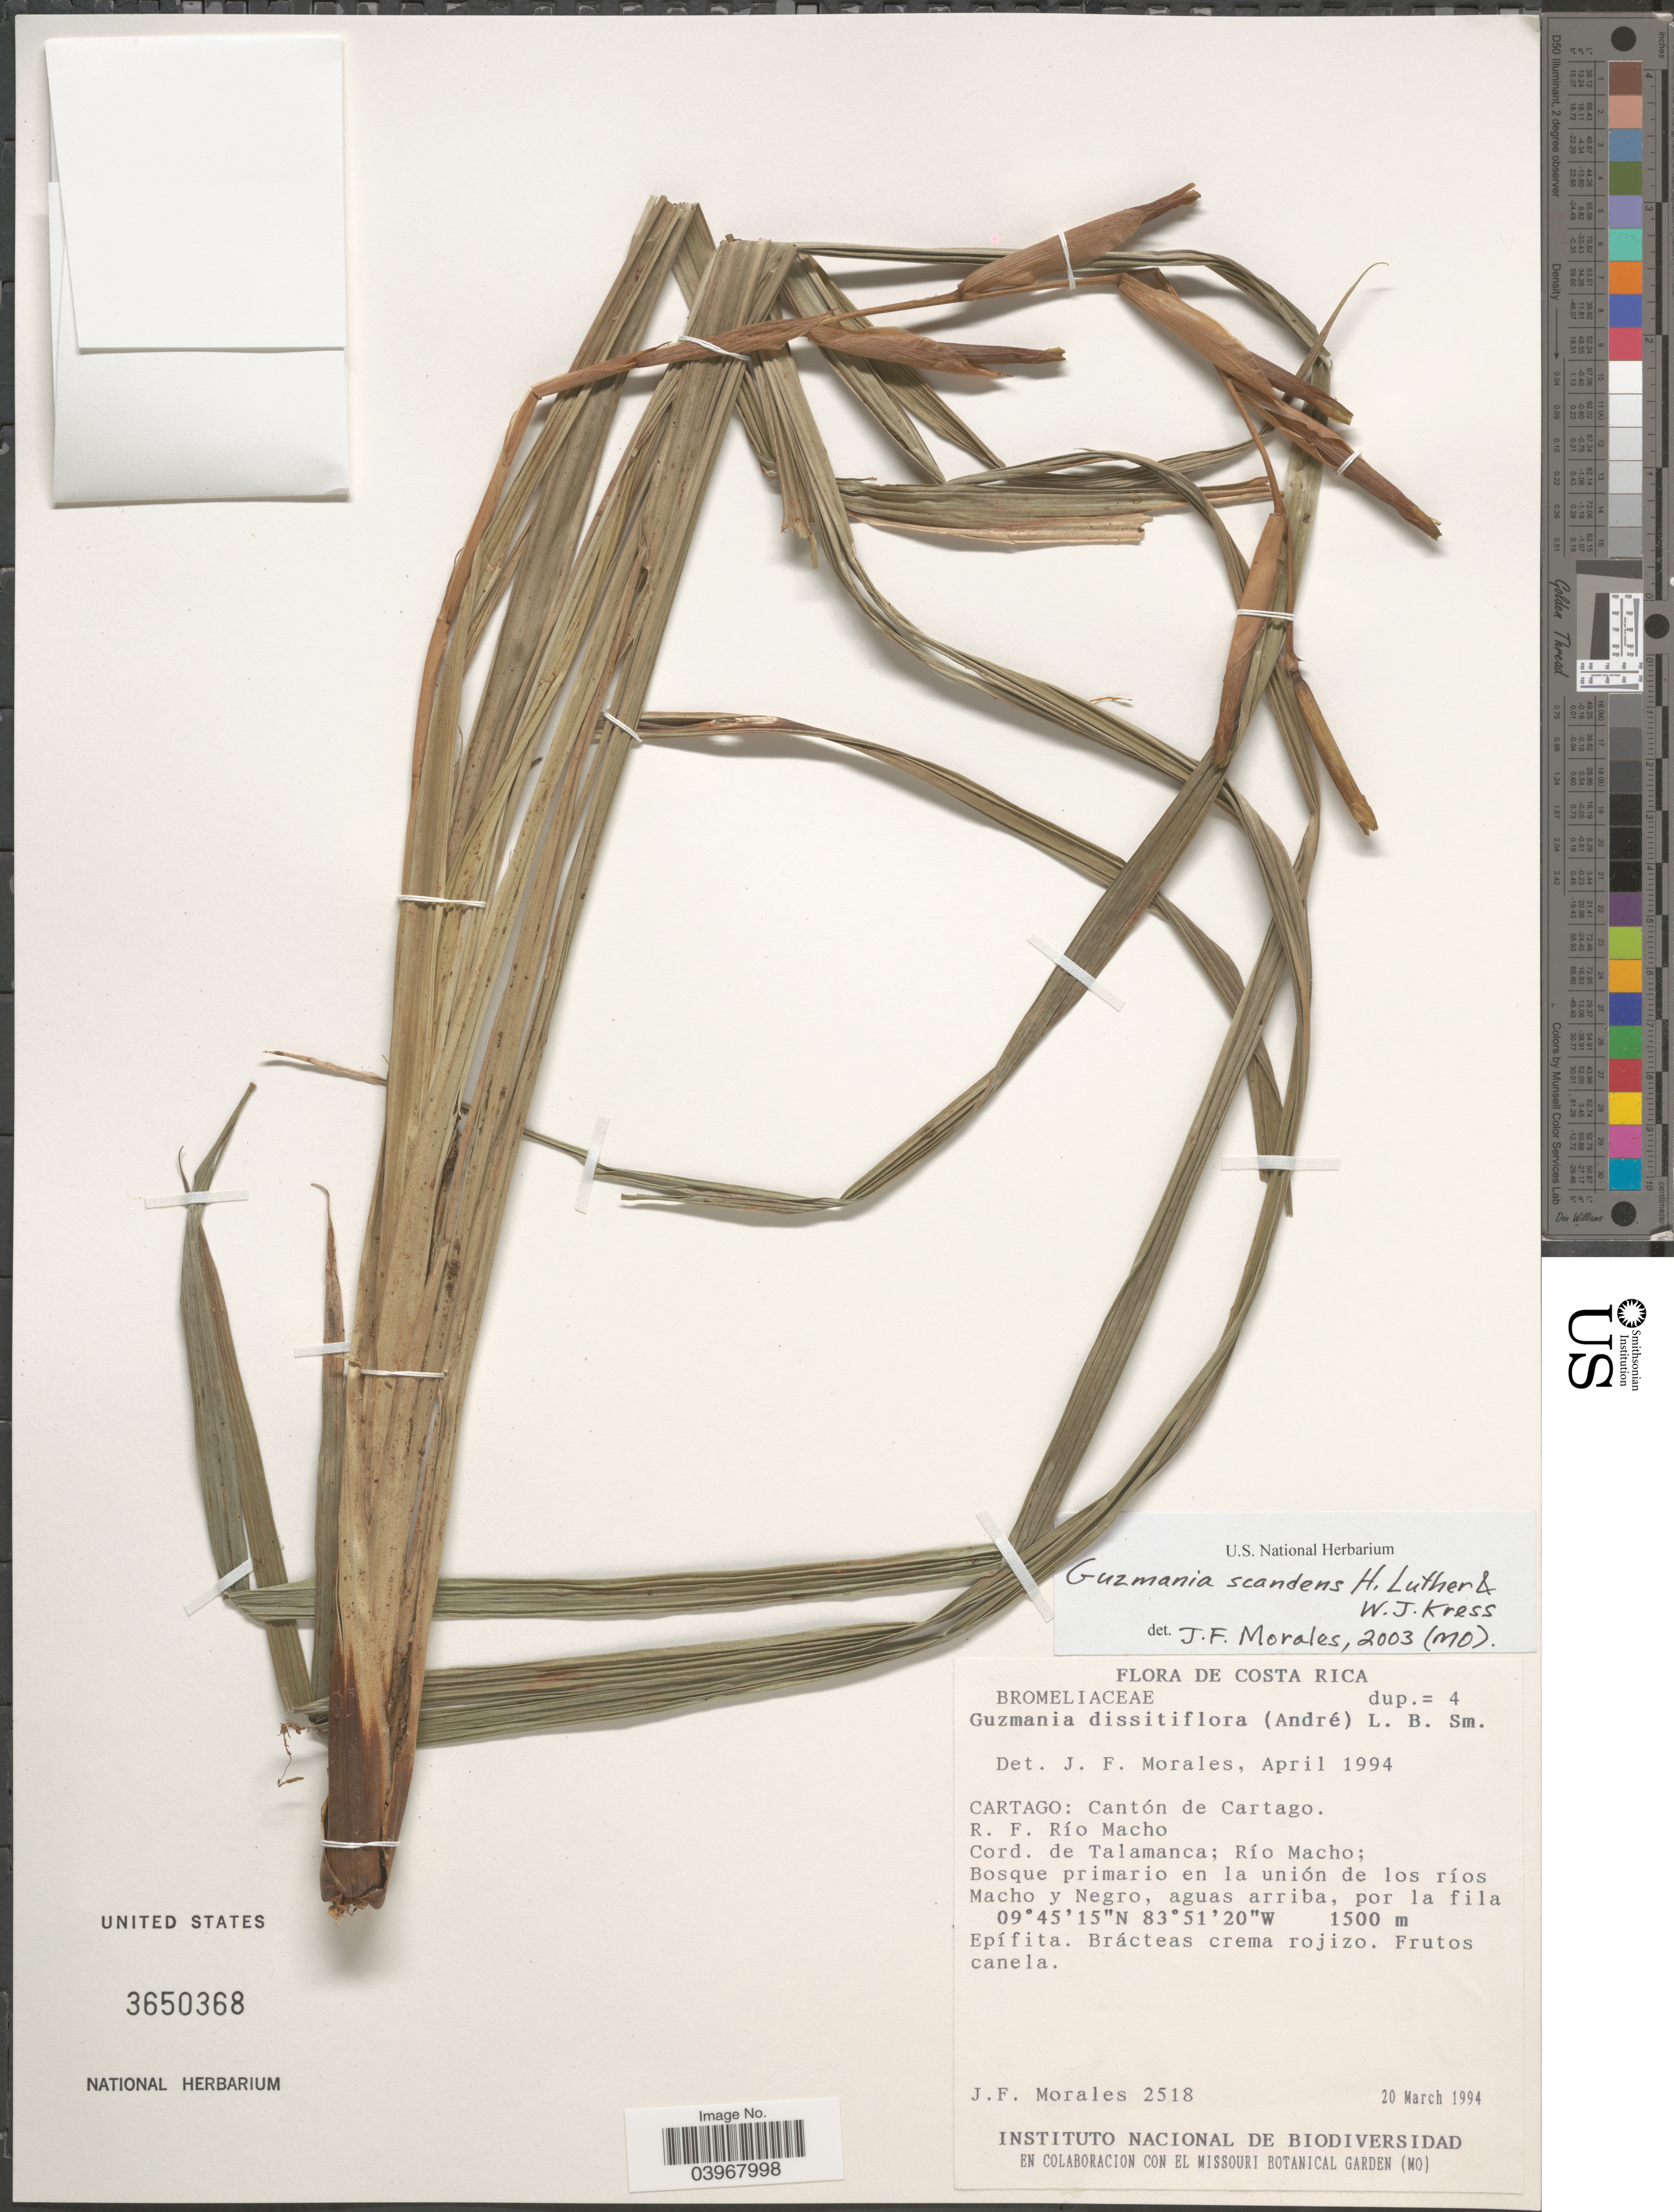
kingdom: Plantae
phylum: Tracheophyta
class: Liliopsida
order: Poales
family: Bromeliaceae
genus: Guzmania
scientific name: Guzmania scandens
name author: H. Luther & W.J. Kress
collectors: J. Morales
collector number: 2518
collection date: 1994-03-20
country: Costa Rica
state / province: Cartago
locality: Cantón de Cartago. R. F. Río Macho. Cord. de Talamanca; Río Macho; Bosque primario en la unión de los ríos Macho y Negro.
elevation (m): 1500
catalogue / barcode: US 3650368